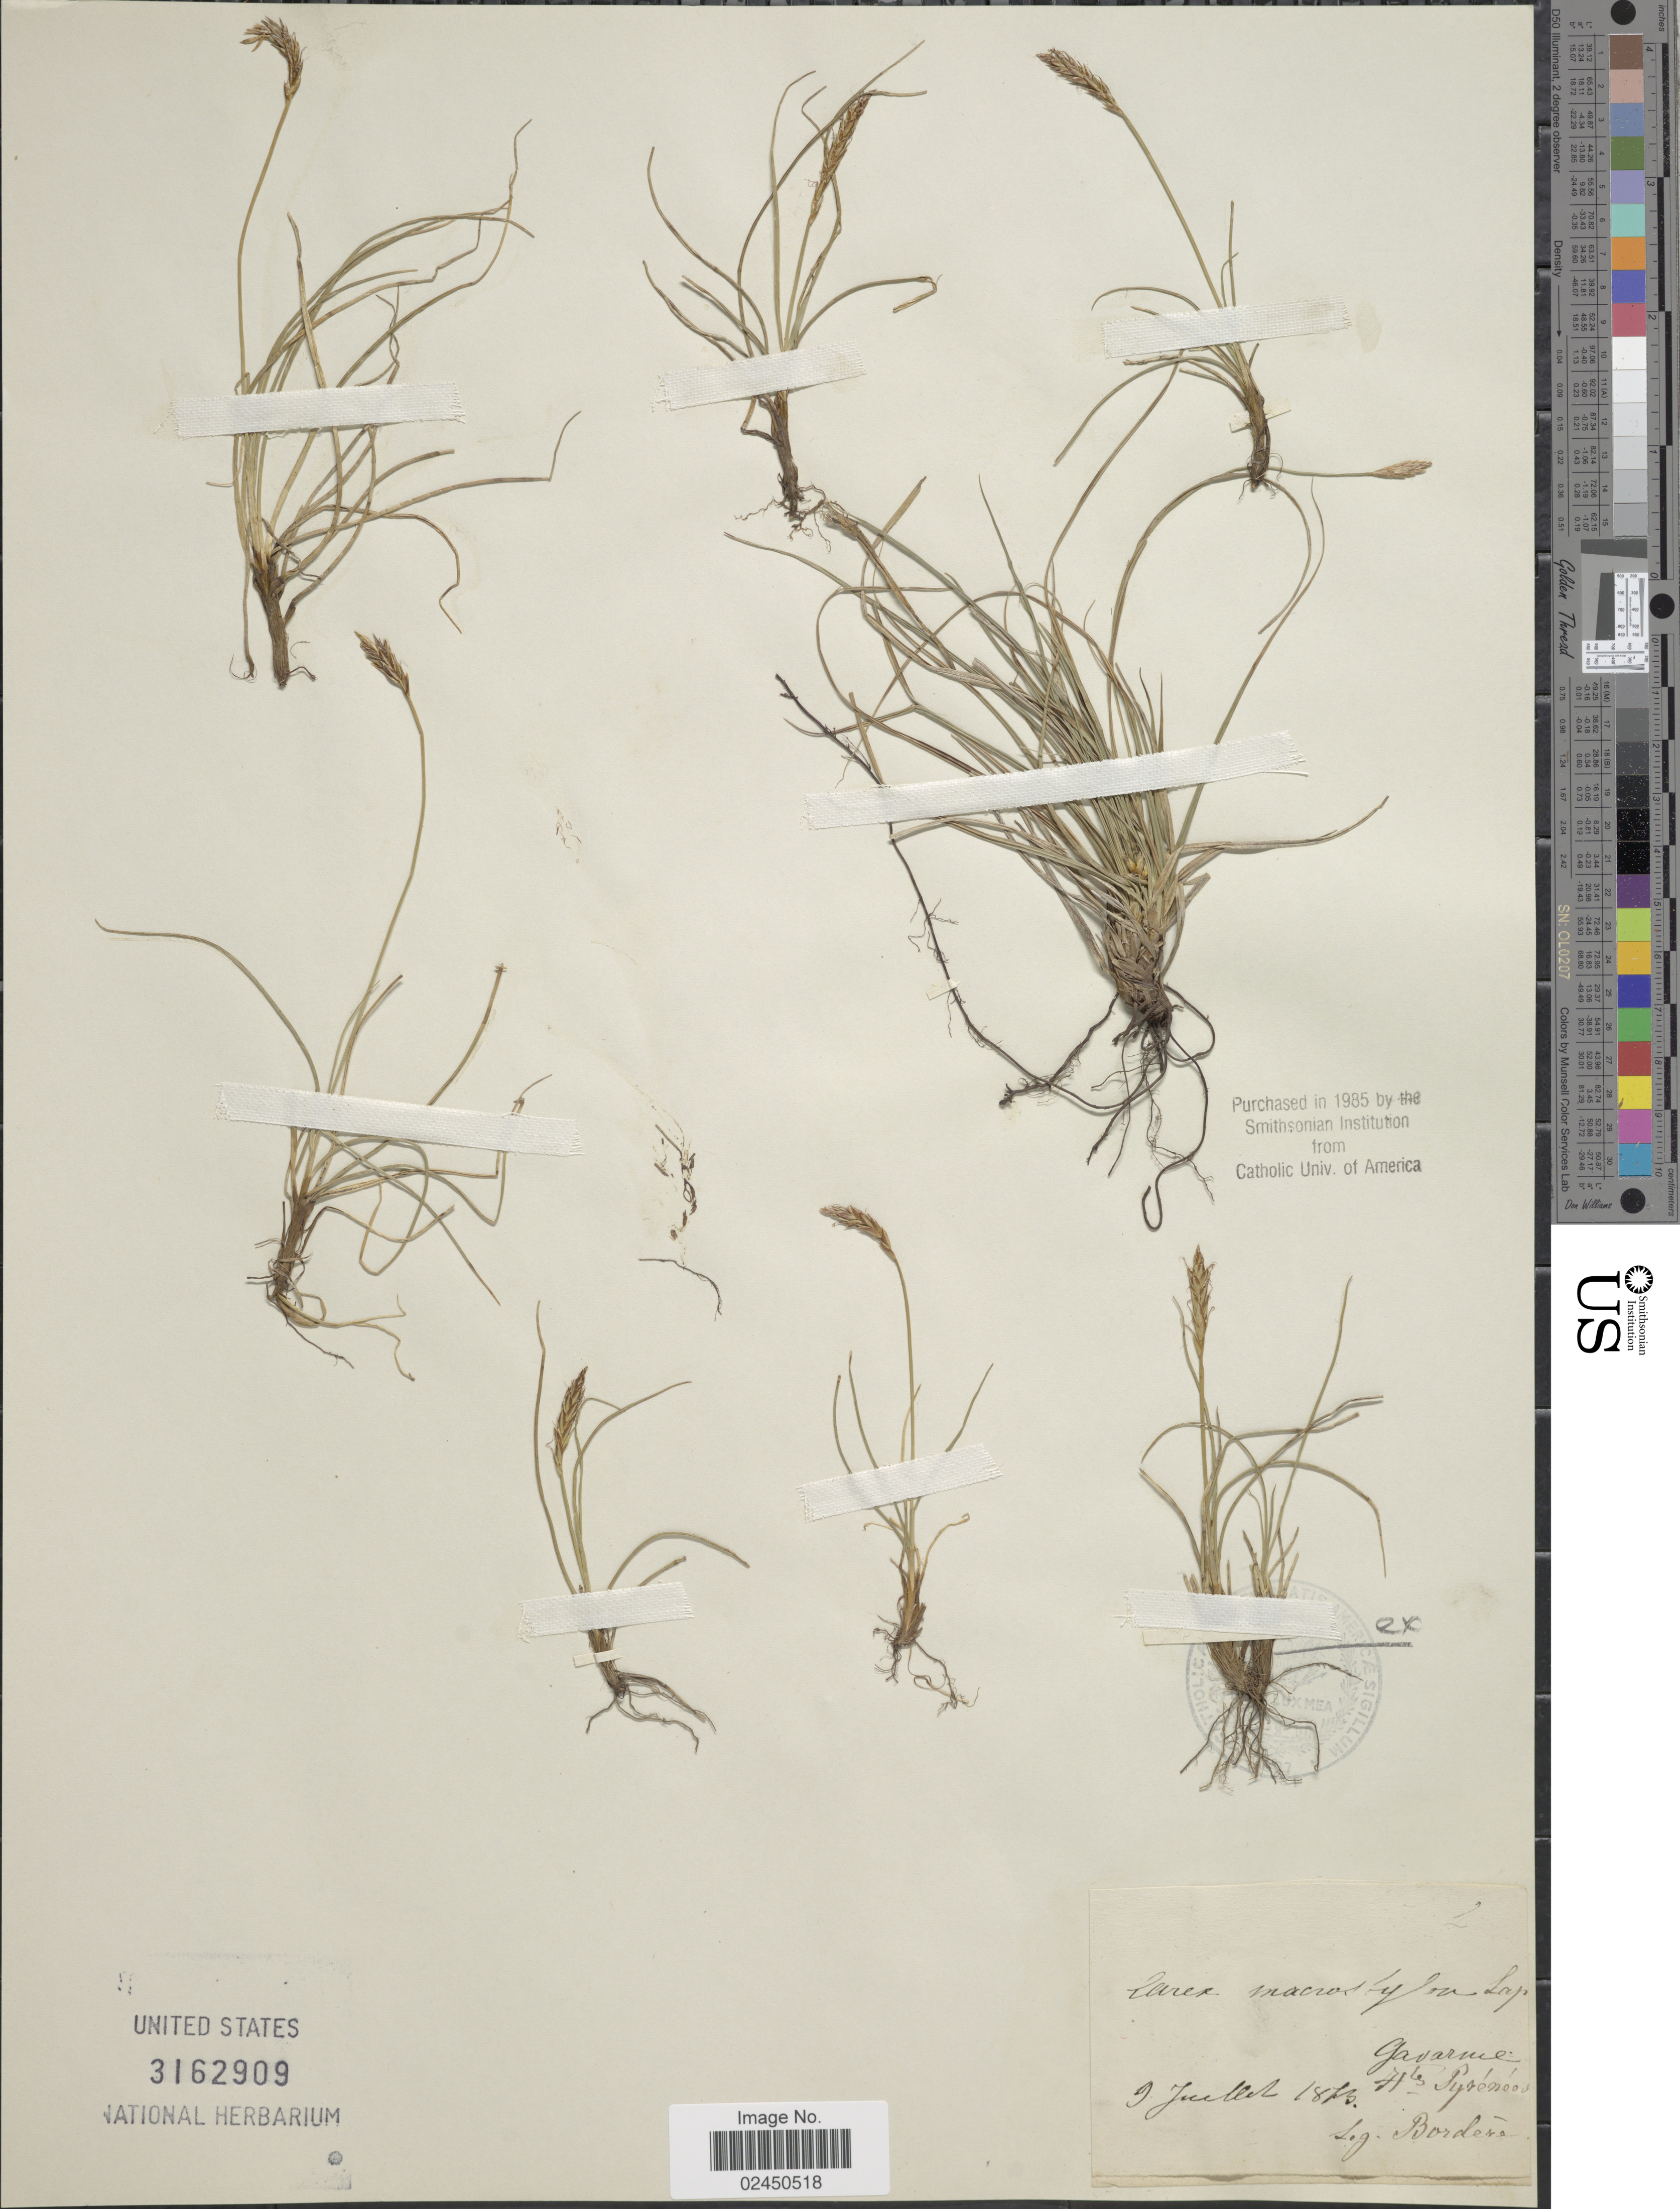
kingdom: Plantae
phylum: Tracheophyta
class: Liliopsida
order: Poales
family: Cyperaceae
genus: Carex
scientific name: Carex macrostylos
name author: Lapeyr.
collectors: -. Bordere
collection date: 1873-07-09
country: France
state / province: Occitanie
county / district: Hautes-Pyrénées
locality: Gavarme. Hte. Pyrenees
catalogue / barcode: US 3162909